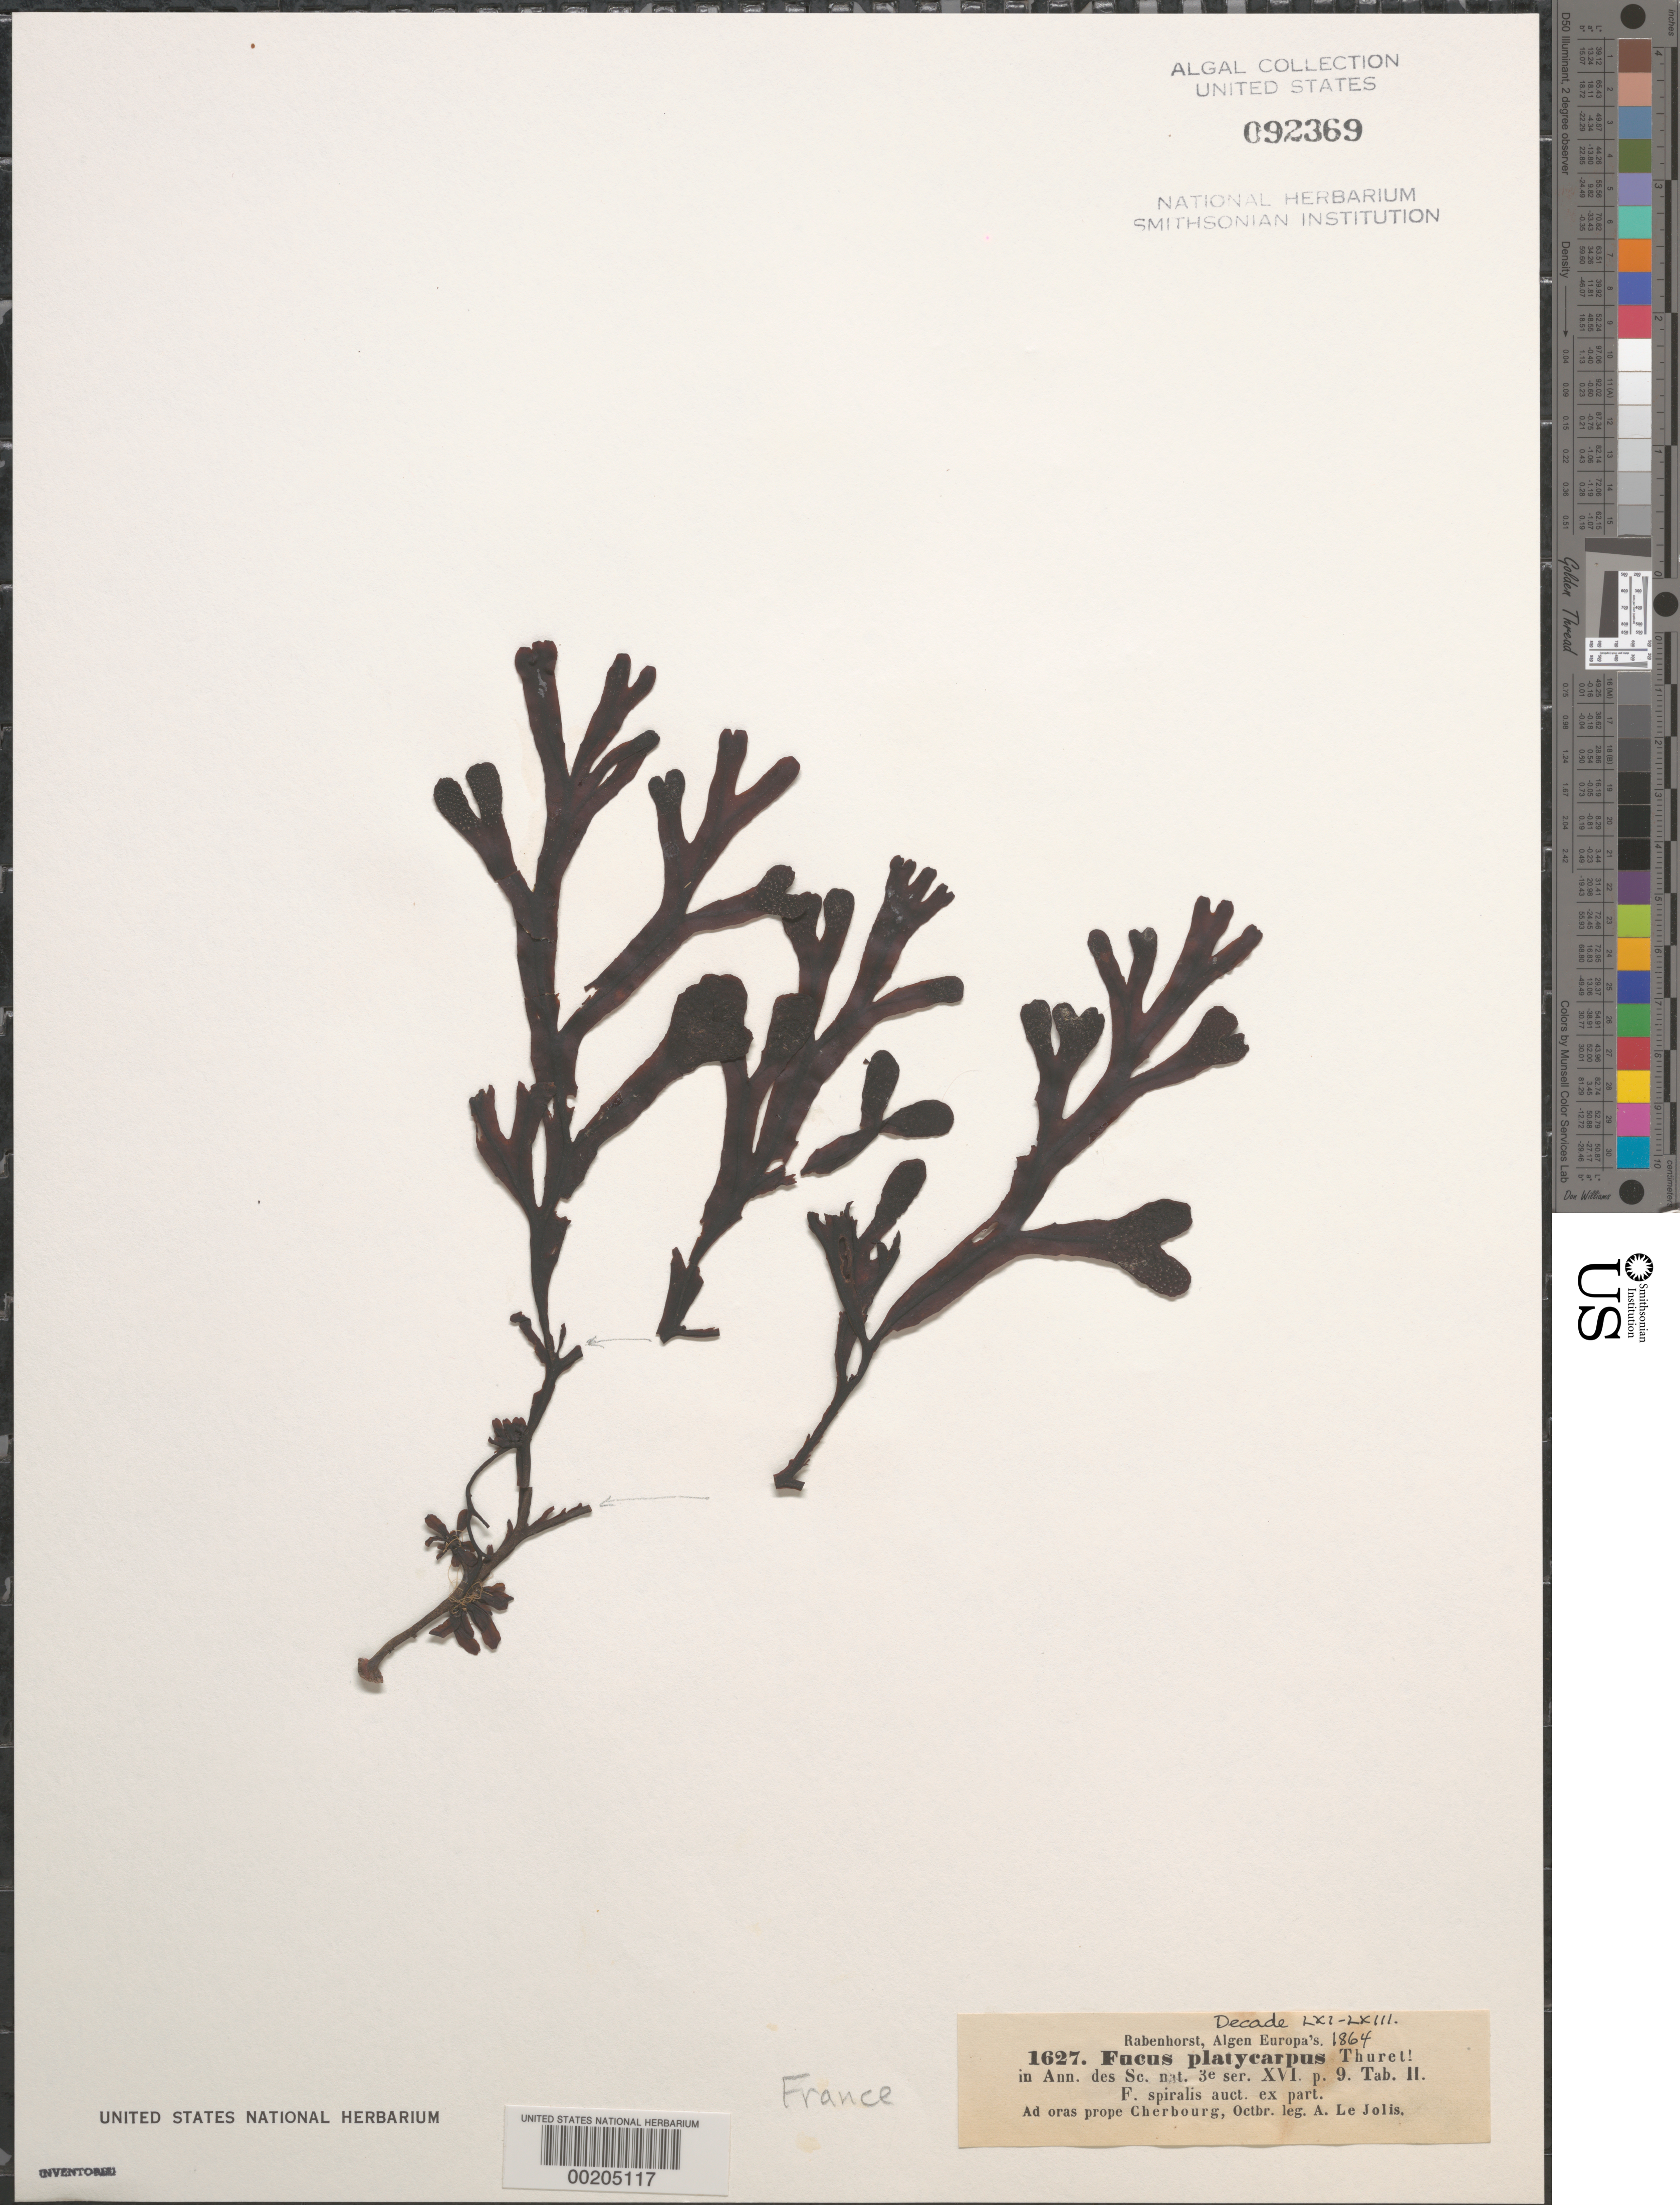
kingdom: Chromista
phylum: Ochrophyta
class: Phaeophyceae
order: Fucales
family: Fucaceae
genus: Fucus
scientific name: Fucus macroguiryi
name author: Almeida et al.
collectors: A. F. Le Jolis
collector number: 1627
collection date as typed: Oct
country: France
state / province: Normandie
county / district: Manche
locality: Near cherbourg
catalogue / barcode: US 92369